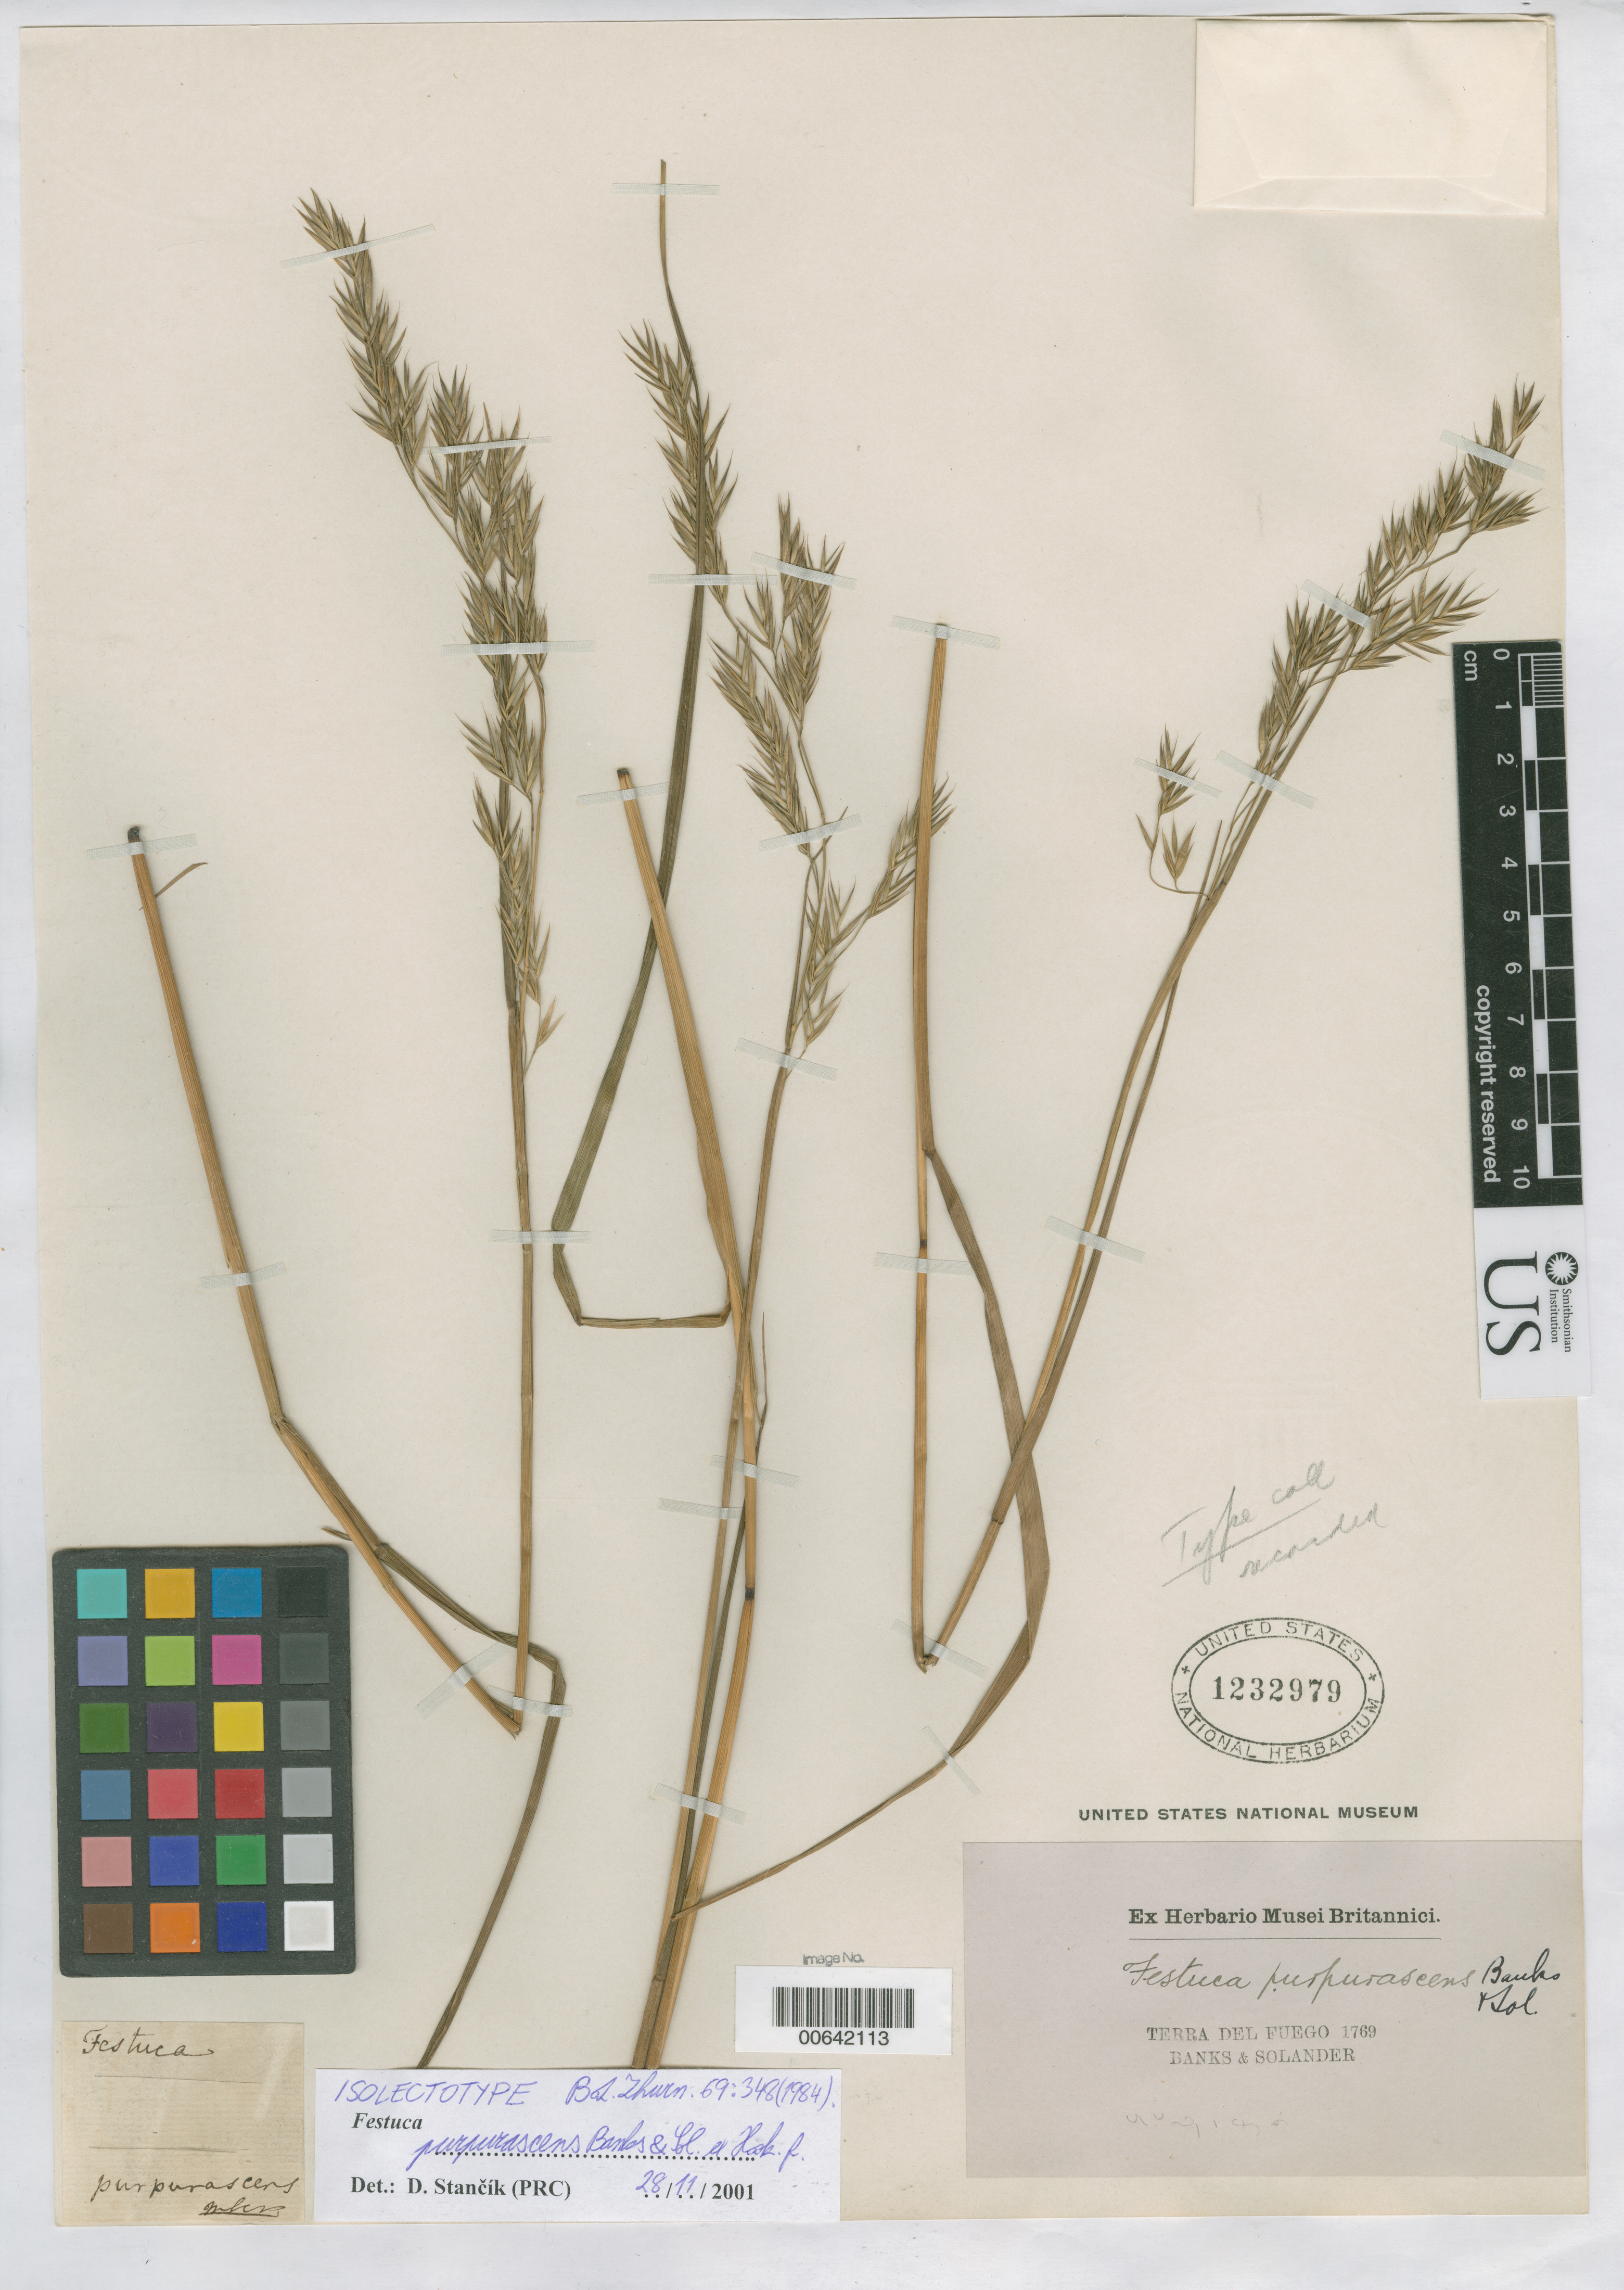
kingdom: Plantae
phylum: Tracheophyta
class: Liliopsida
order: Poales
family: Poaceae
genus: Festuca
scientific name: Festuca purpurascens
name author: Banks & Sol. ex Hook. f.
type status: Isolectotype; Syntype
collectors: J. Banks & D. C. Solander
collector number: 1769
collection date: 1768/1771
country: Argentina / Chile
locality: Tierra del Fuego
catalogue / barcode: US 1232979